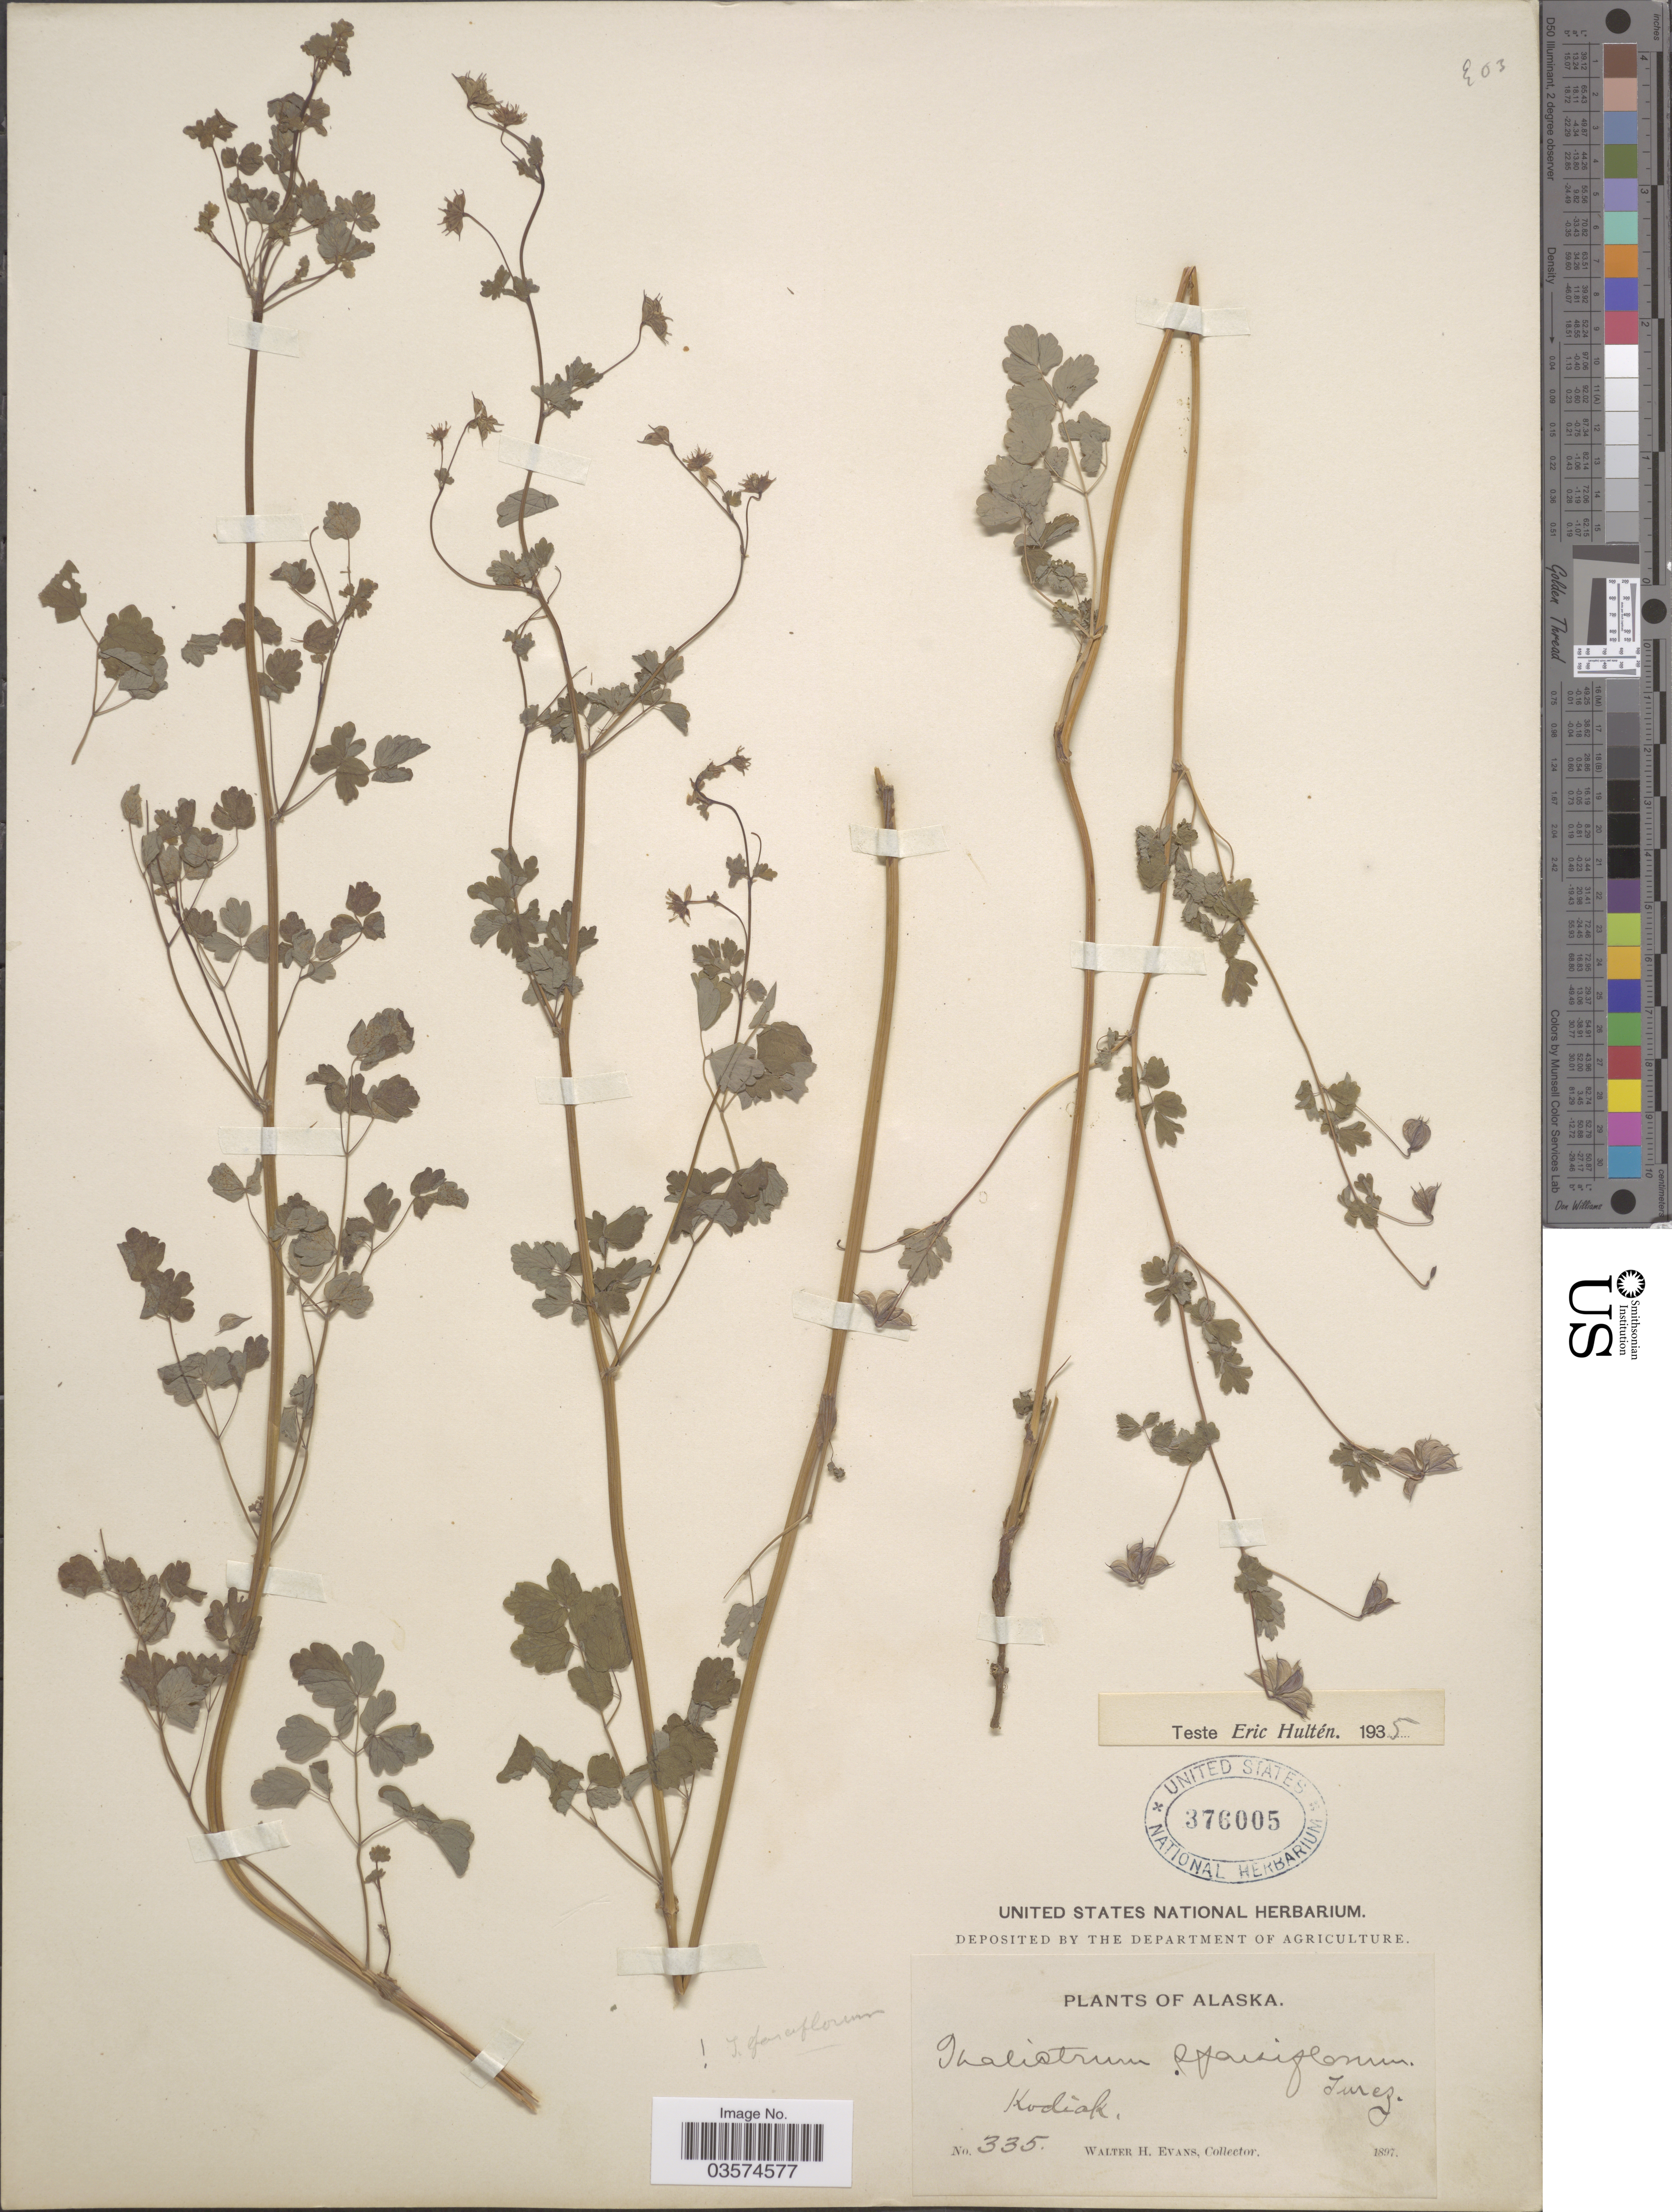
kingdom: Plantae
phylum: Tracheophyta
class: Magnoliopsida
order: Ranunculales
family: Ranunculaceae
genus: Thalictrum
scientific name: Thalictrum sparsiflorum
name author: Turcz. ex Fisch. & C.A. Mey.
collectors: W. H. Evans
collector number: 335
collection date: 1897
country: United States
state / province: Alaska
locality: Kodiak.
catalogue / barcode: US 376005